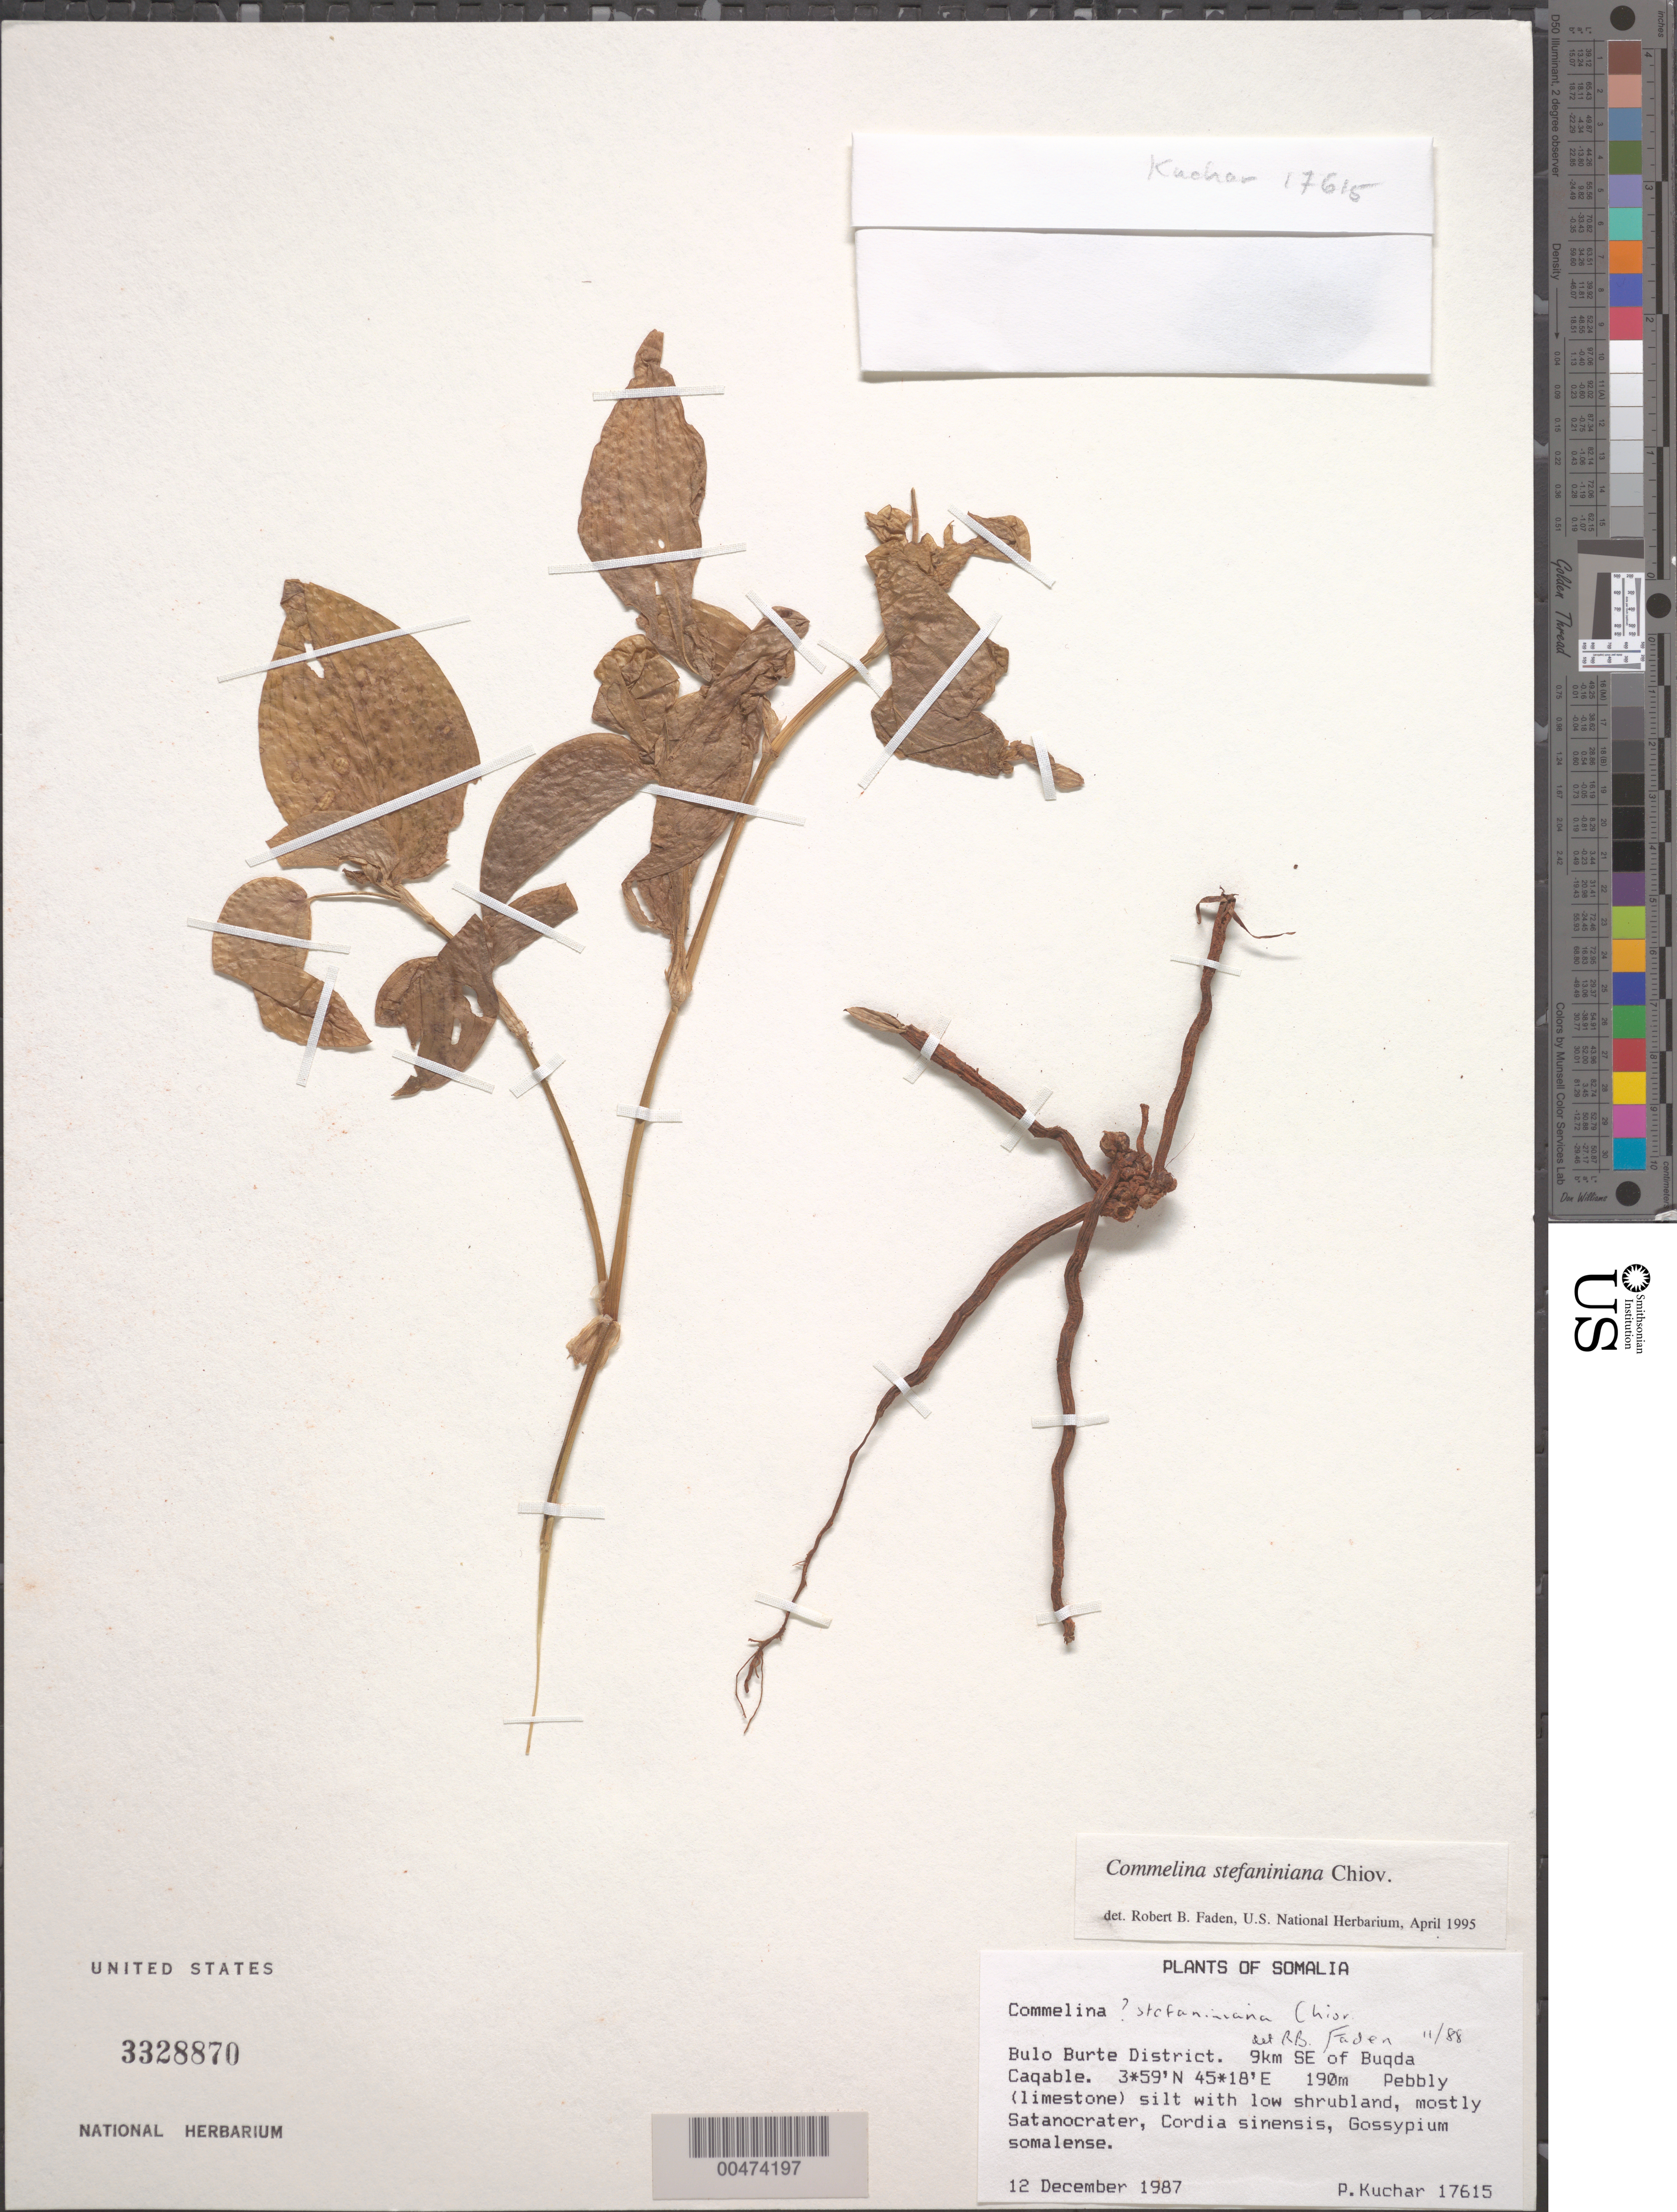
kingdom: Plantae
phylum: Tracheophyta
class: Liliopsida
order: Commelinales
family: Commelinaceae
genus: Commelina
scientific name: Commelina stefaniniana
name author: Chiov.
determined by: Faden, Robert B., (US), Smithsonian Institution - National Museum of Natural History (UNITED STATES)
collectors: P. Kuchar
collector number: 17615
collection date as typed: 12 Dec 1987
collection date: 1987-12-12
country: Somalia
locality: Bulo burte district, se of buqda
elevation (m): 190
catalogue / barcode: US 3328870